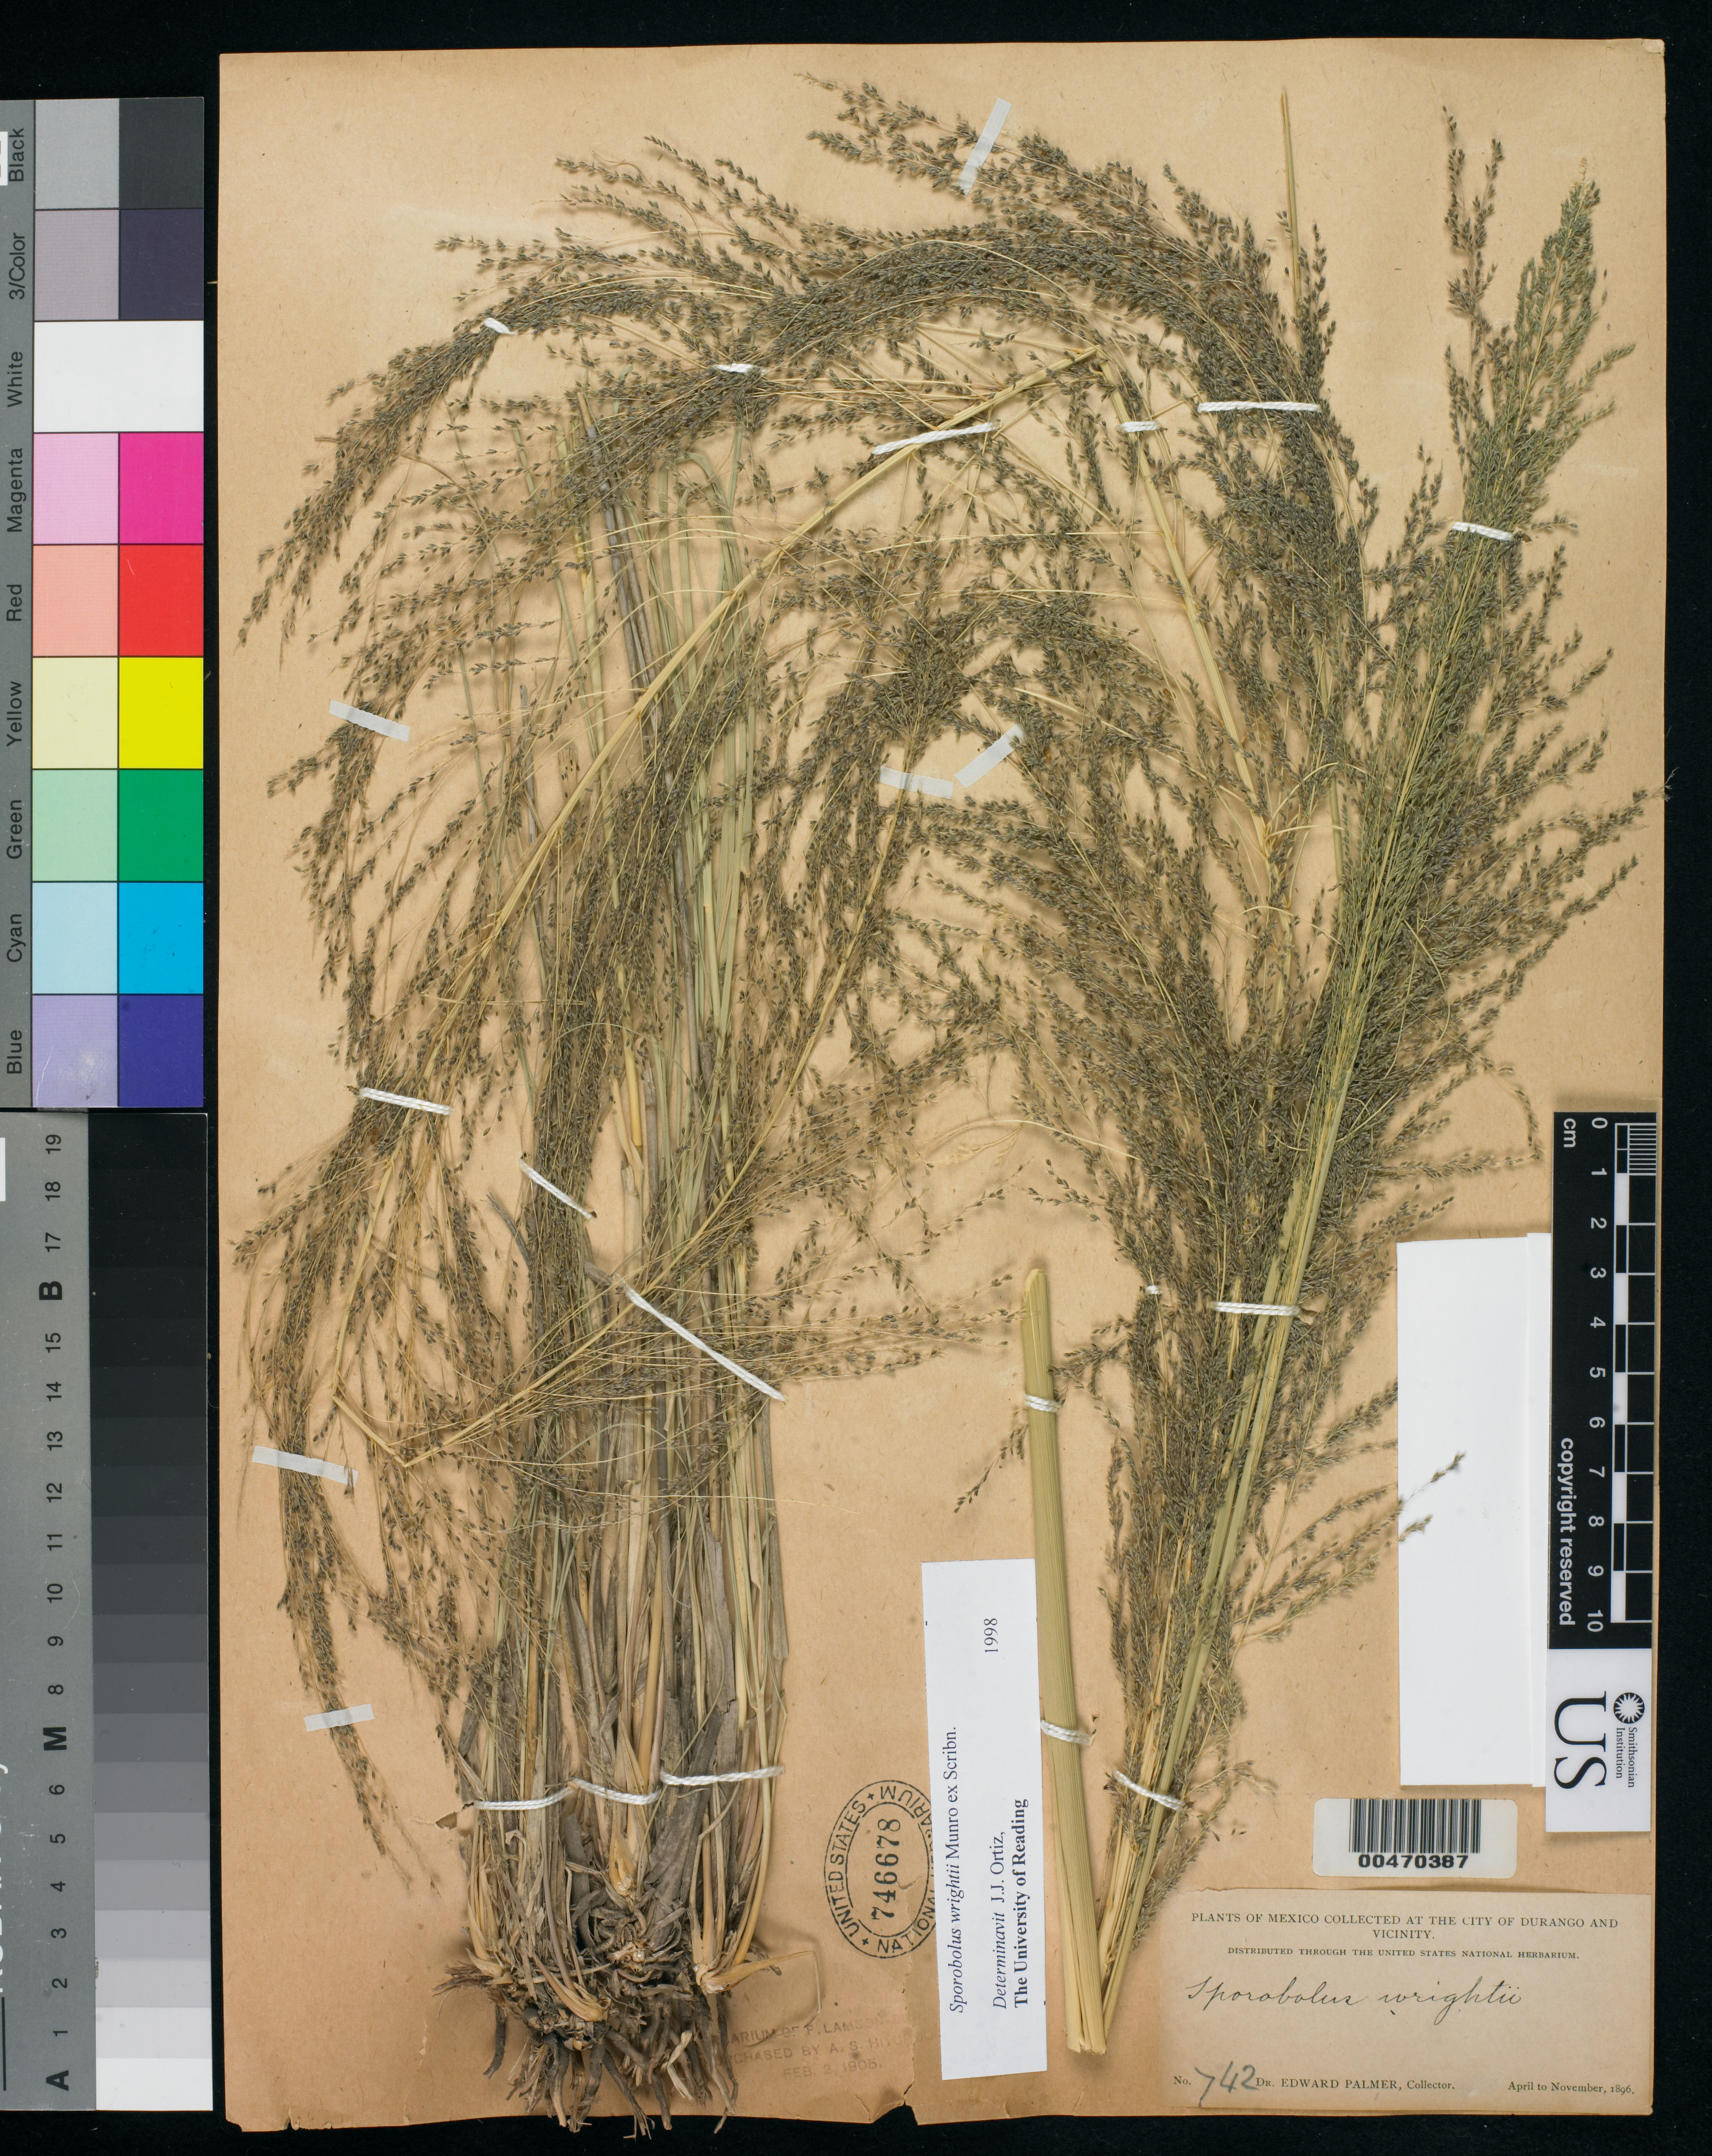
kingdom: Plantae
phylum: Tracheophyta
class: Liliopsida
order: Poales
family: Poaceae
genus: Sporobolus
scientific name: Sporobolus wrightii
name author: Munro ex Scribn.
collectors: E. Palmer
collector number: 742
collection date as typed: Apr 1896 to Nov 1896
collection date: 1896-04/1896-11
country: Mexico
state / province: Durango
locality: City of Durango & vicinity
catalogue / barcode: US 746678